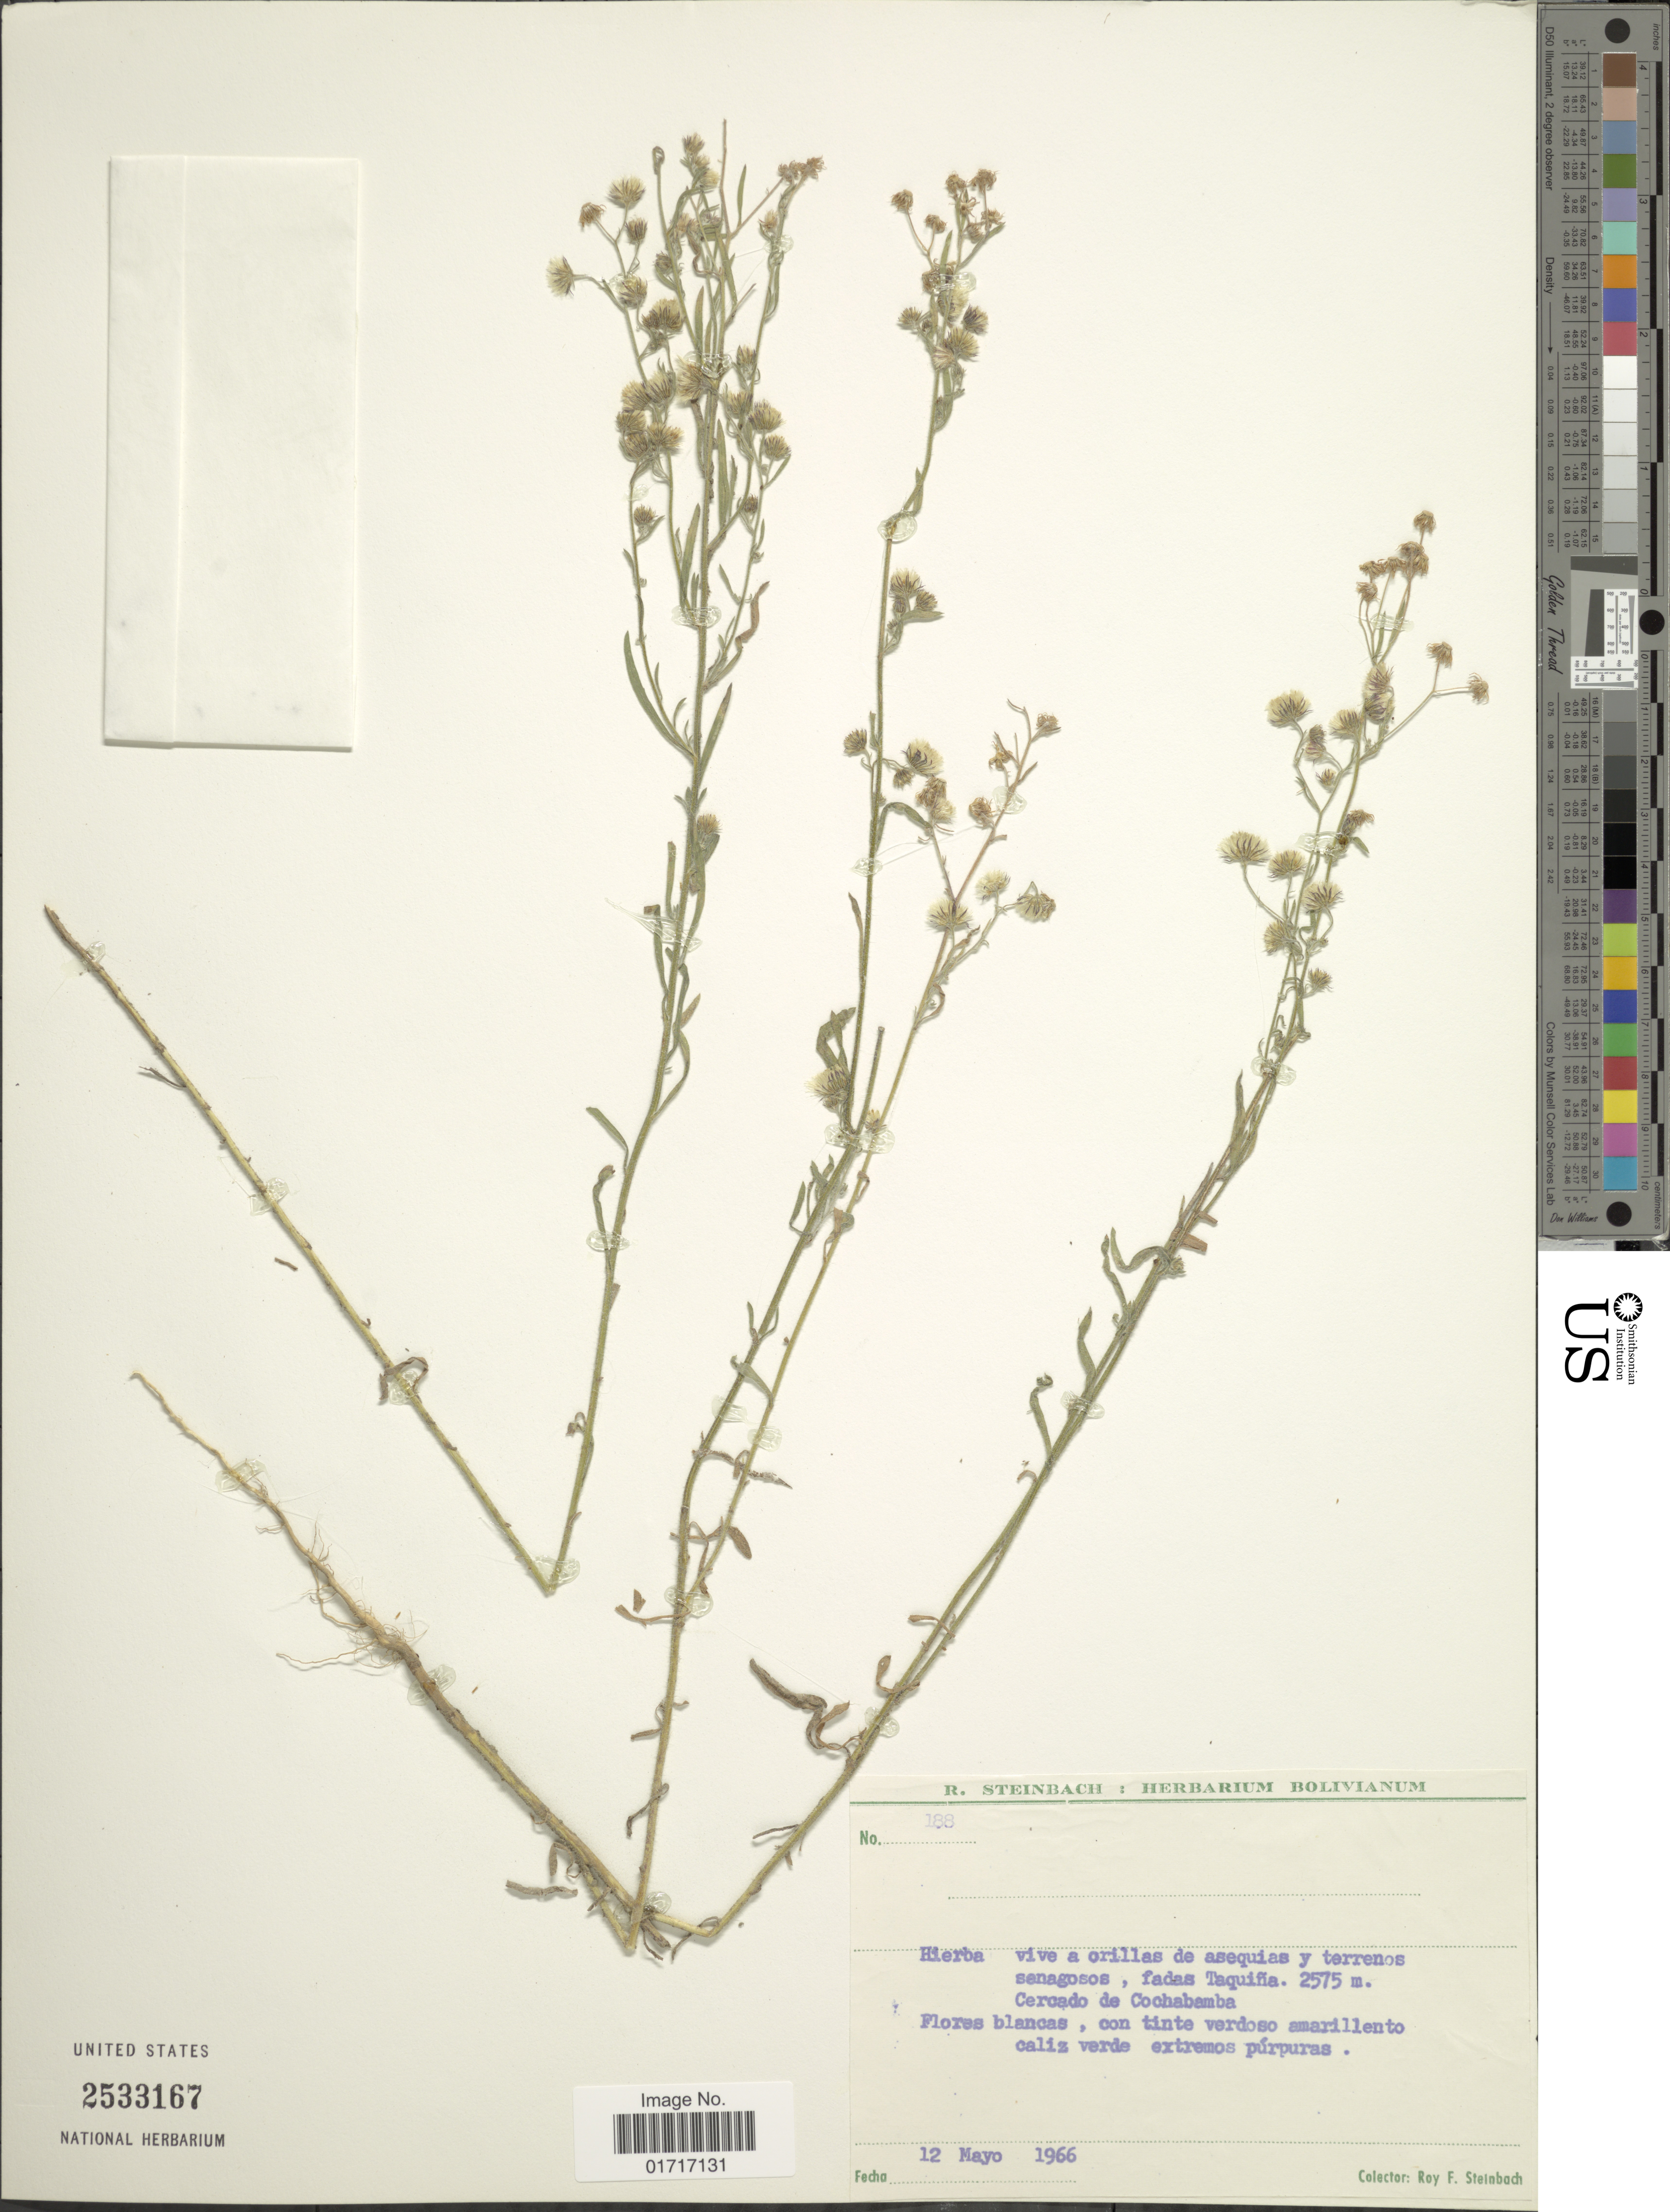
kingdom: Plantae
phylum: Tracheophyta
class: Magnoliopsida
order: Asterales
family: Asteraceae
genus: Conyza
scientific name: Conyza dumetorum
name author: Phil.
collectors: R. F. Steinbach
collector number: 188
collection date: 1966-05-12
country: Bolivia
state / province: Cochabamba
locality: Fadas Taquina. Cercado de Cochabamba.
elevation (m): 2575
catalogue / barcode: US 2533167